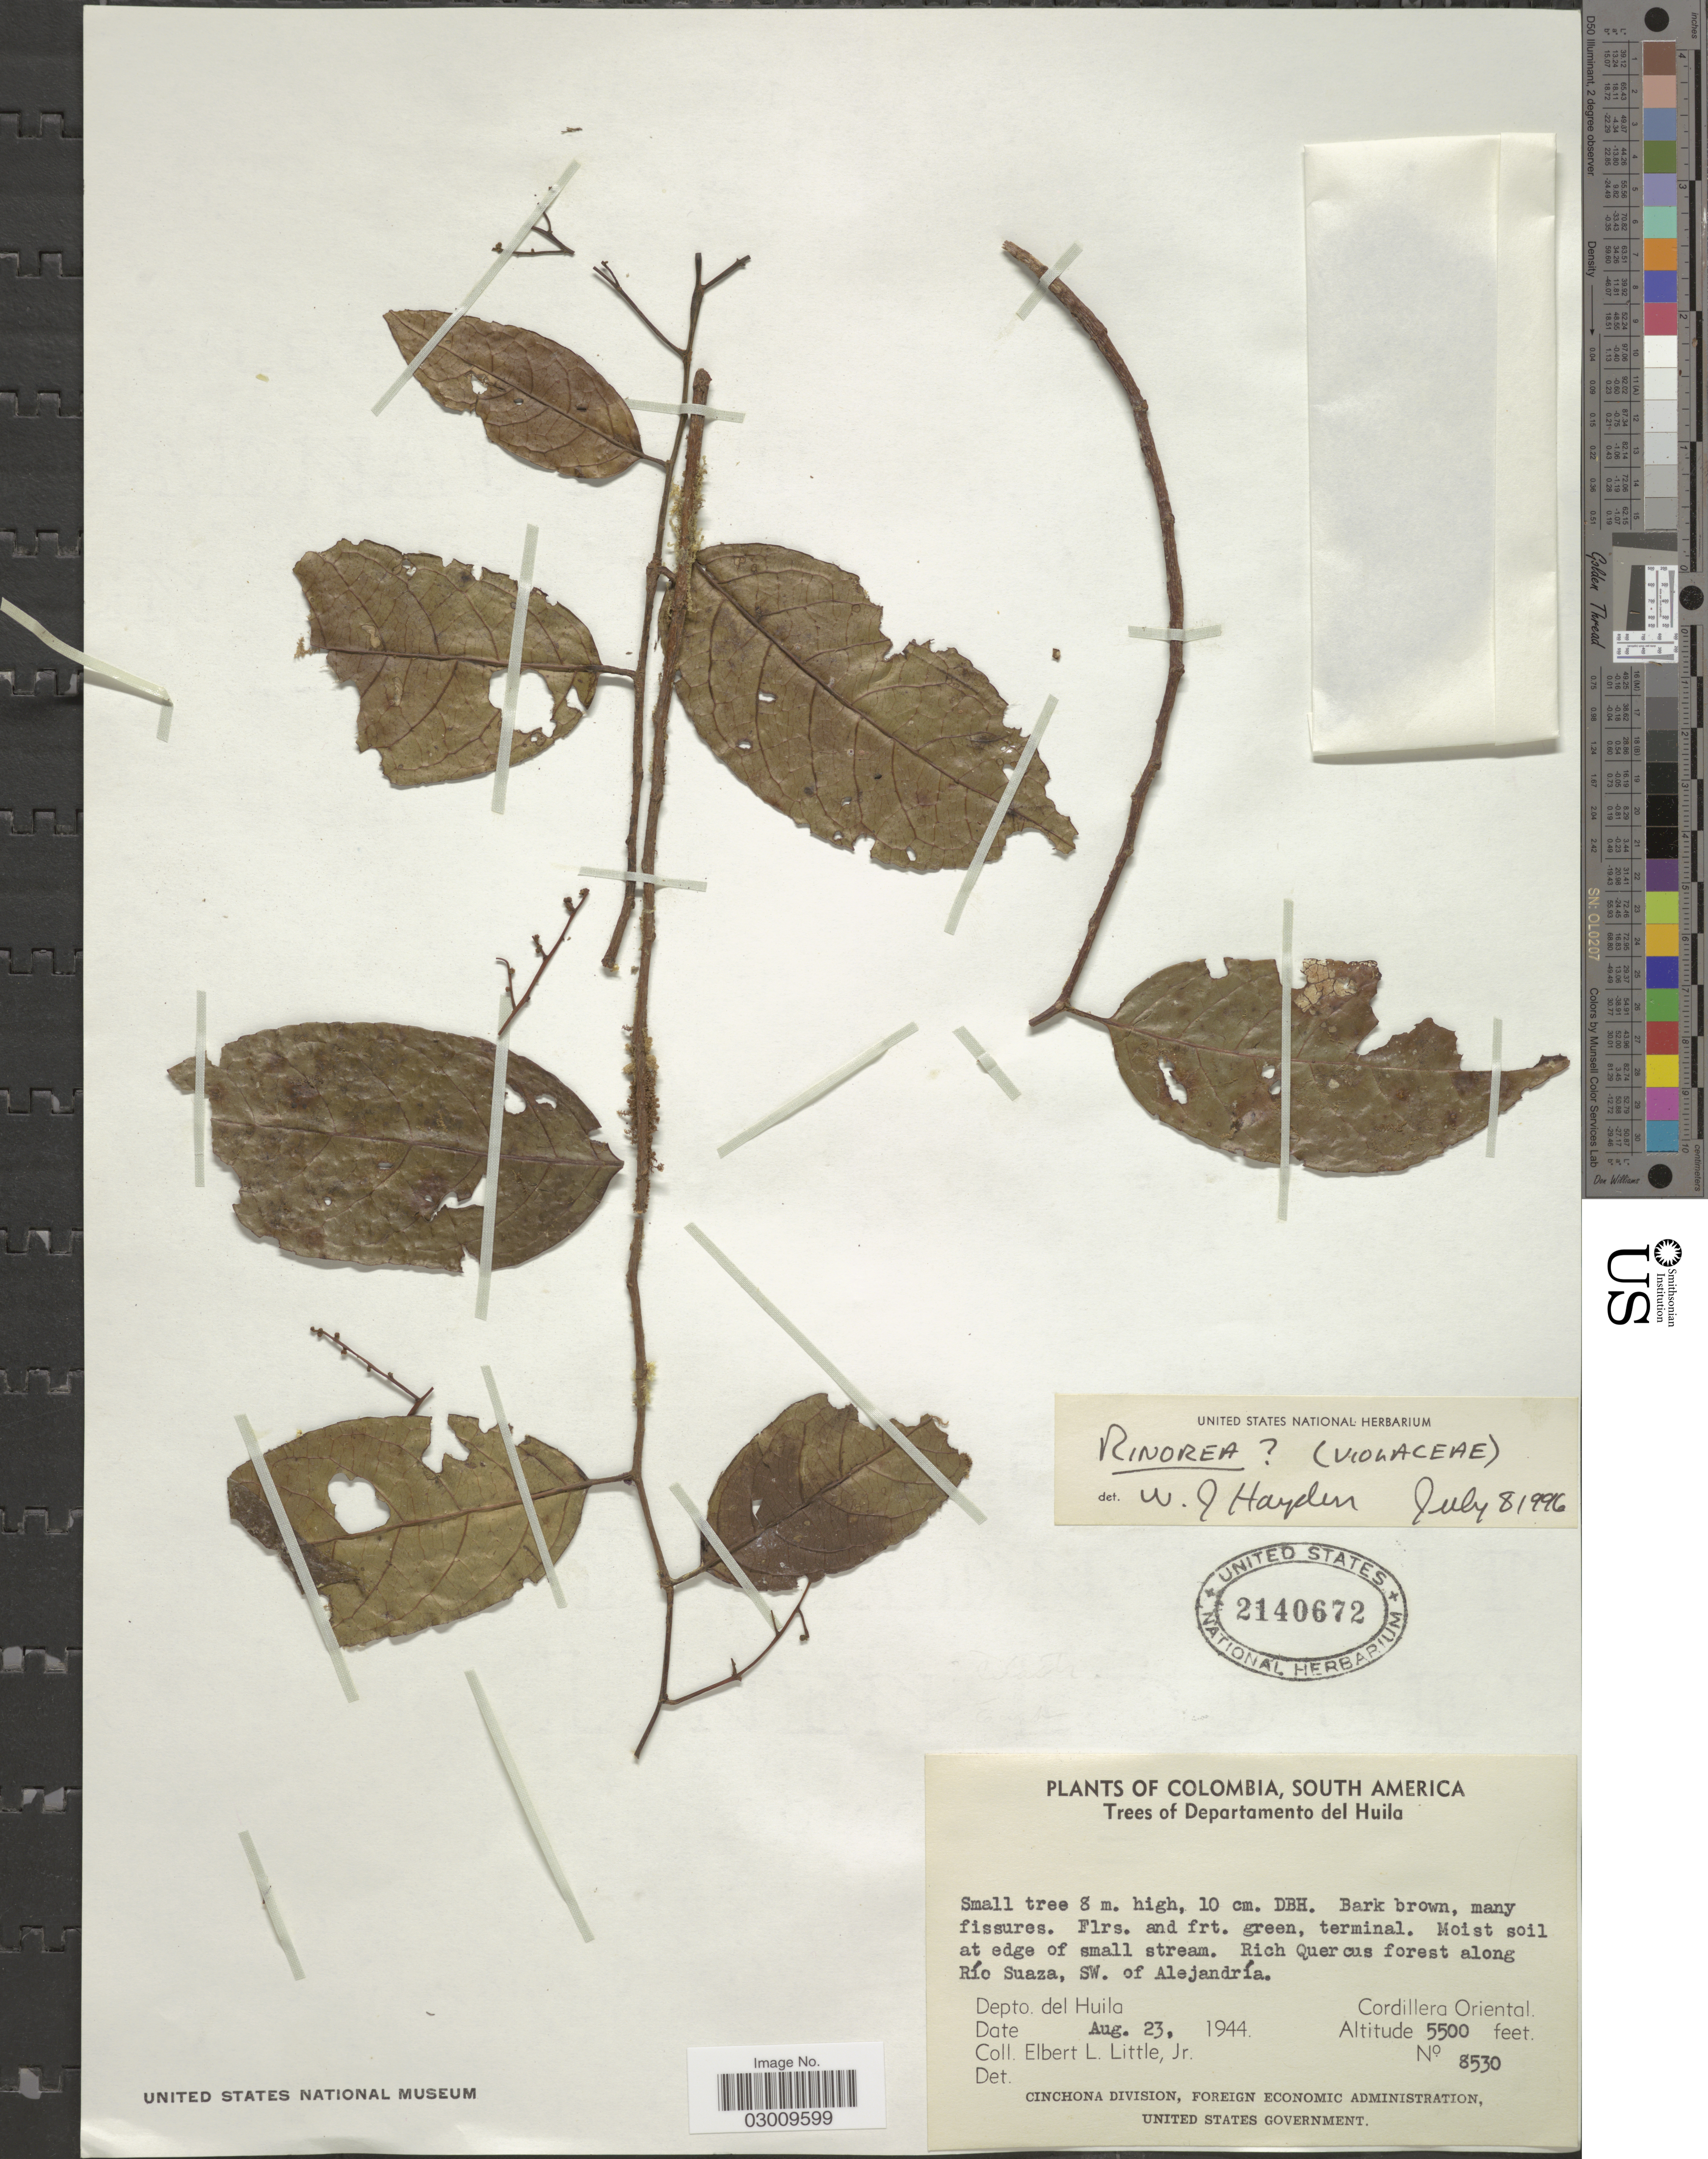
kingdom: Plantae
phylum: Tracheophyta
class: Magnoliopsida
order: Malpighiales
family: Violaceae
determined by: Hoyos-Gomez, S. E.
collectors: E. L. Little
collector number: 8530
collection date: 1944-08-23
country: Colombia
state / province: Huila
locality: Departamento del Huila. Along Río Suaza, SW. of Alejandría. Cordillera Oriental.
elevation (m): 1676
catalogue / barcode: US 2140672